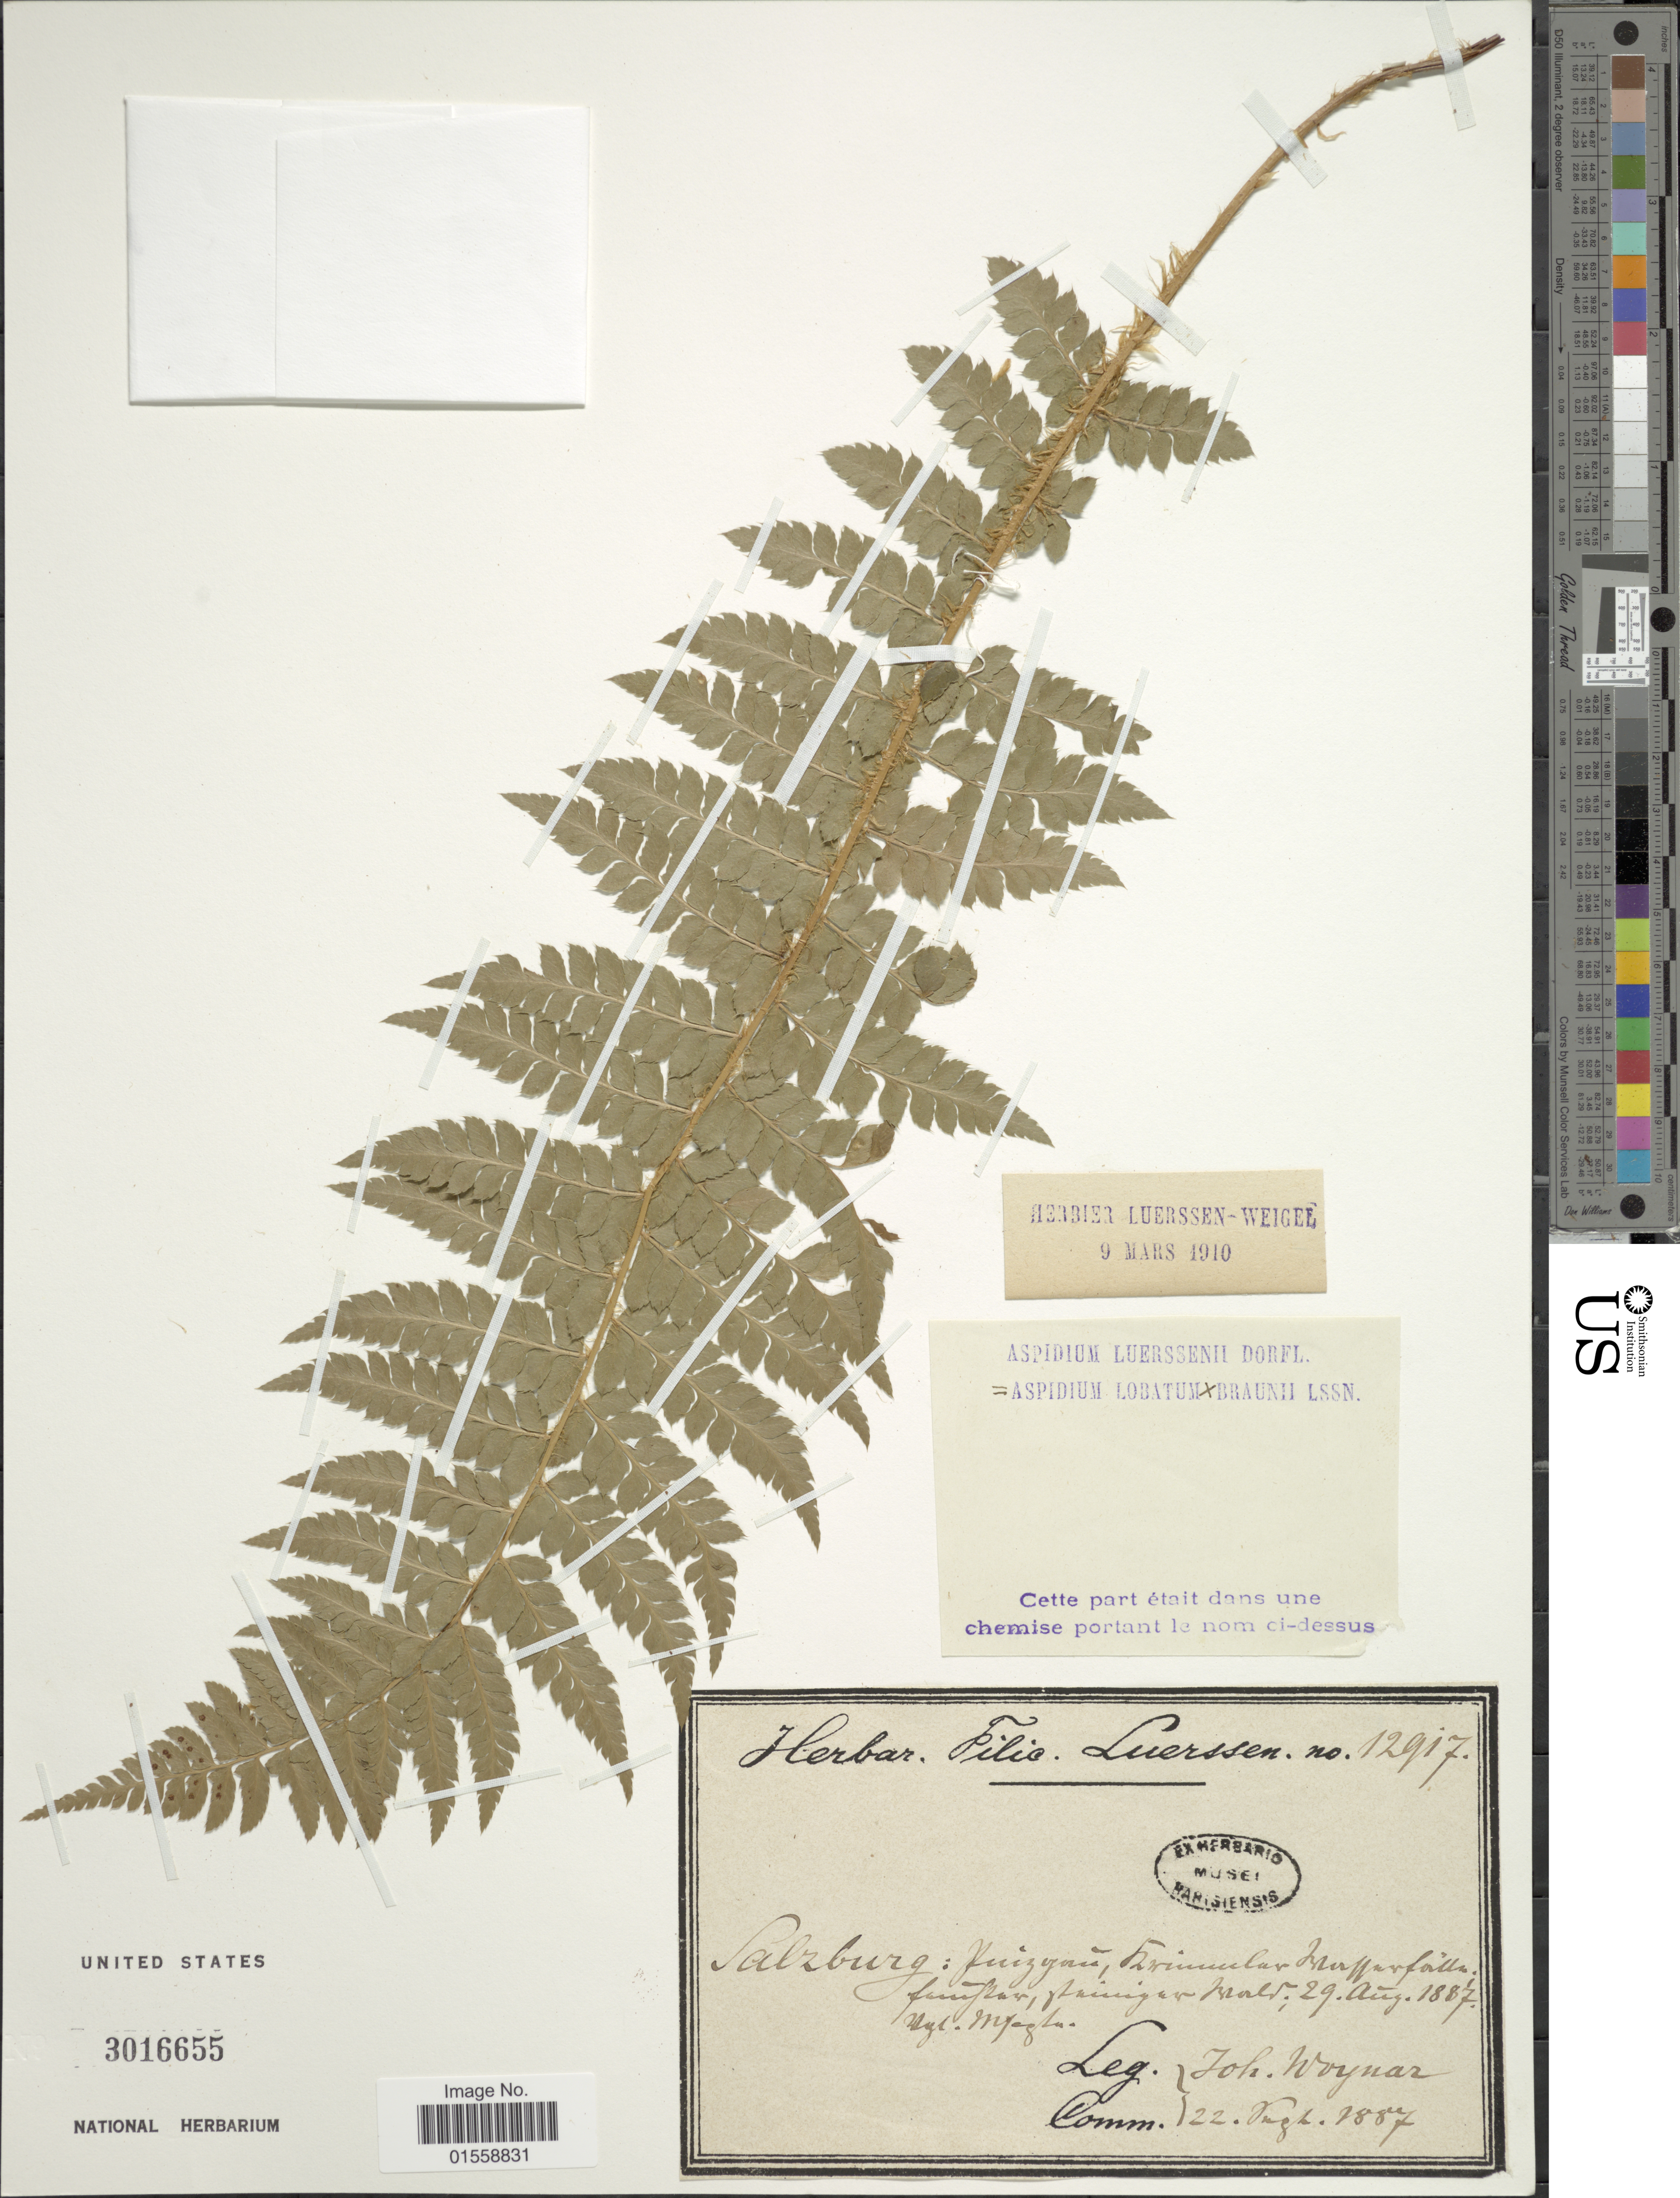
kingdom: Plantae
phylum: Tracheophyta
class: Polypodiopsida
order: Polypodiales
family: Dryopteridaceae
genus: Polystichum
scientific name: Polystichum x luerssenii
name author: (Dörfl.) Hahne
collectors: J. Woynar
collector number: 12917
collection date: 1887-08-29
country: Austria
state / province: Salzburg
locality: Salzburg: [illegible text]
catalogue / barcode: US 3016655